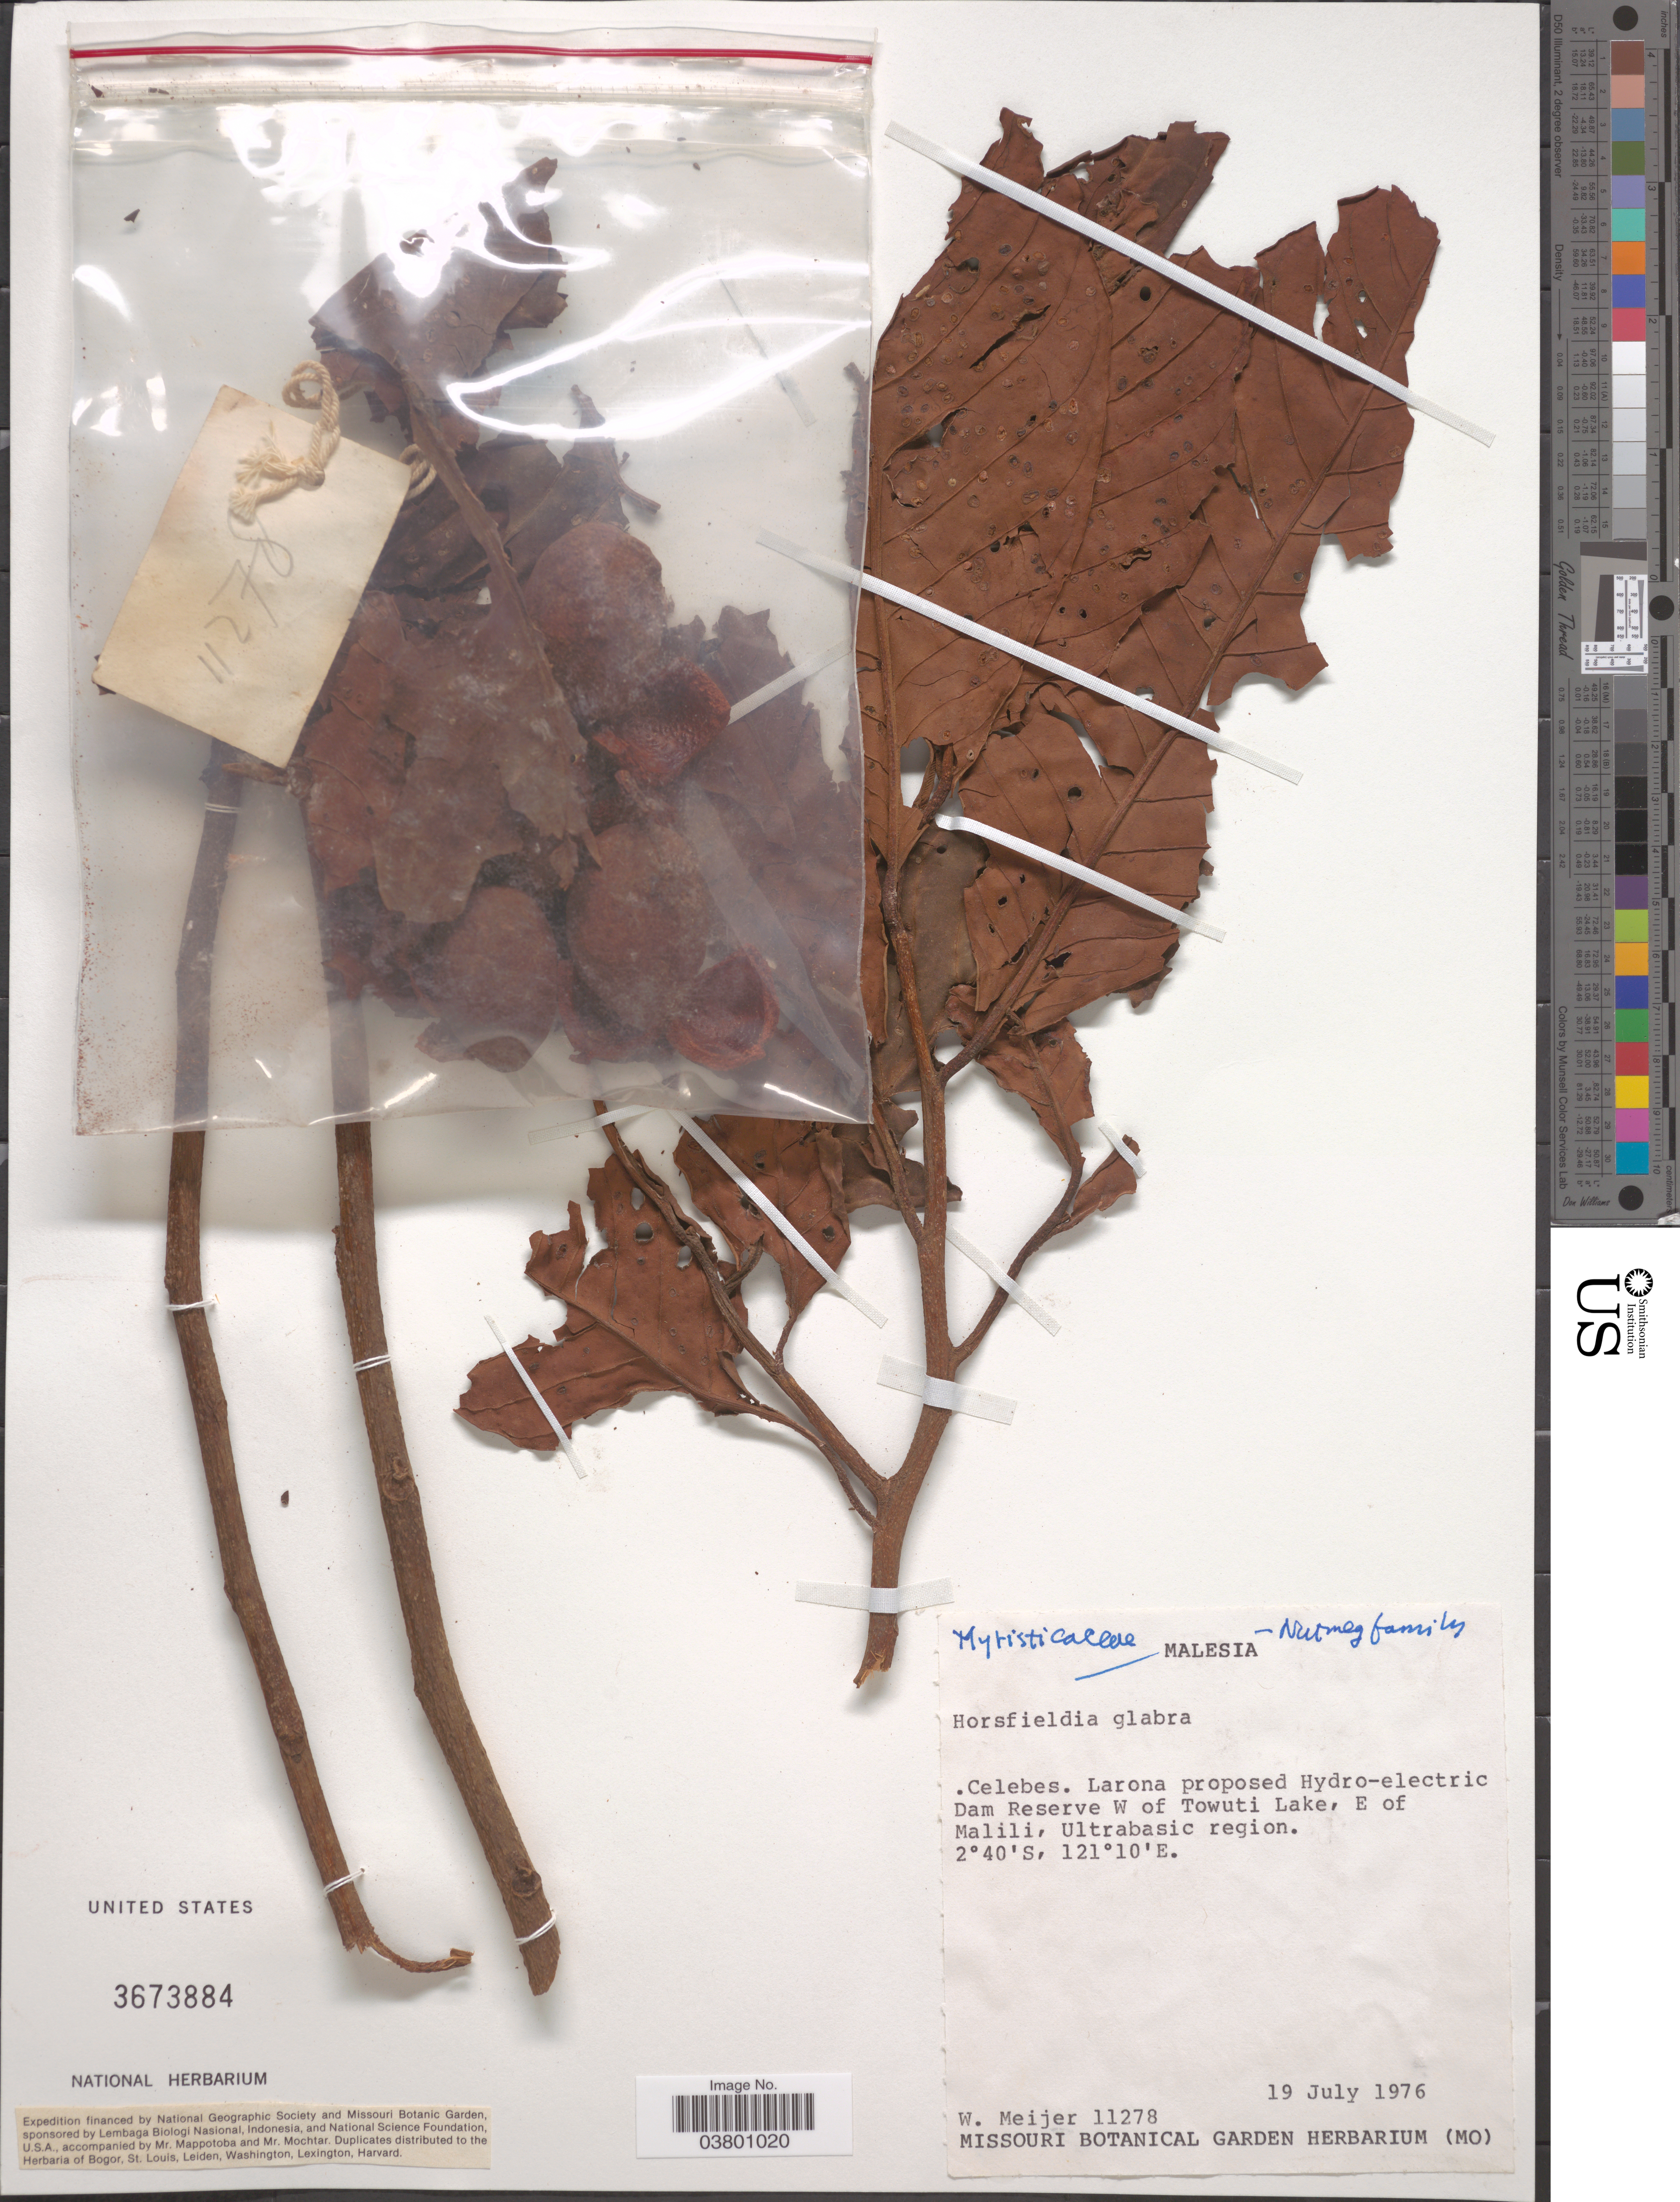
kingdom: Plantae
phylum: Tracheophyta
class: Magnoliopsida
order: Magnoliales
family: Myristicaceae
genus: Horsfieldia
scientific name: Horsfieldia glabra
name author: (Blume) Warb.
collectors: W. Meijer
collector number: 11278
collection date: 1976-07-19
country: Malaysia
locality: Malesia. Celebes. Larona proposed Hydro-electric Dam Reserve W of Towuti Lake, E of Malili, Ultrabasic region.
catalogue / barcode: US 3673884